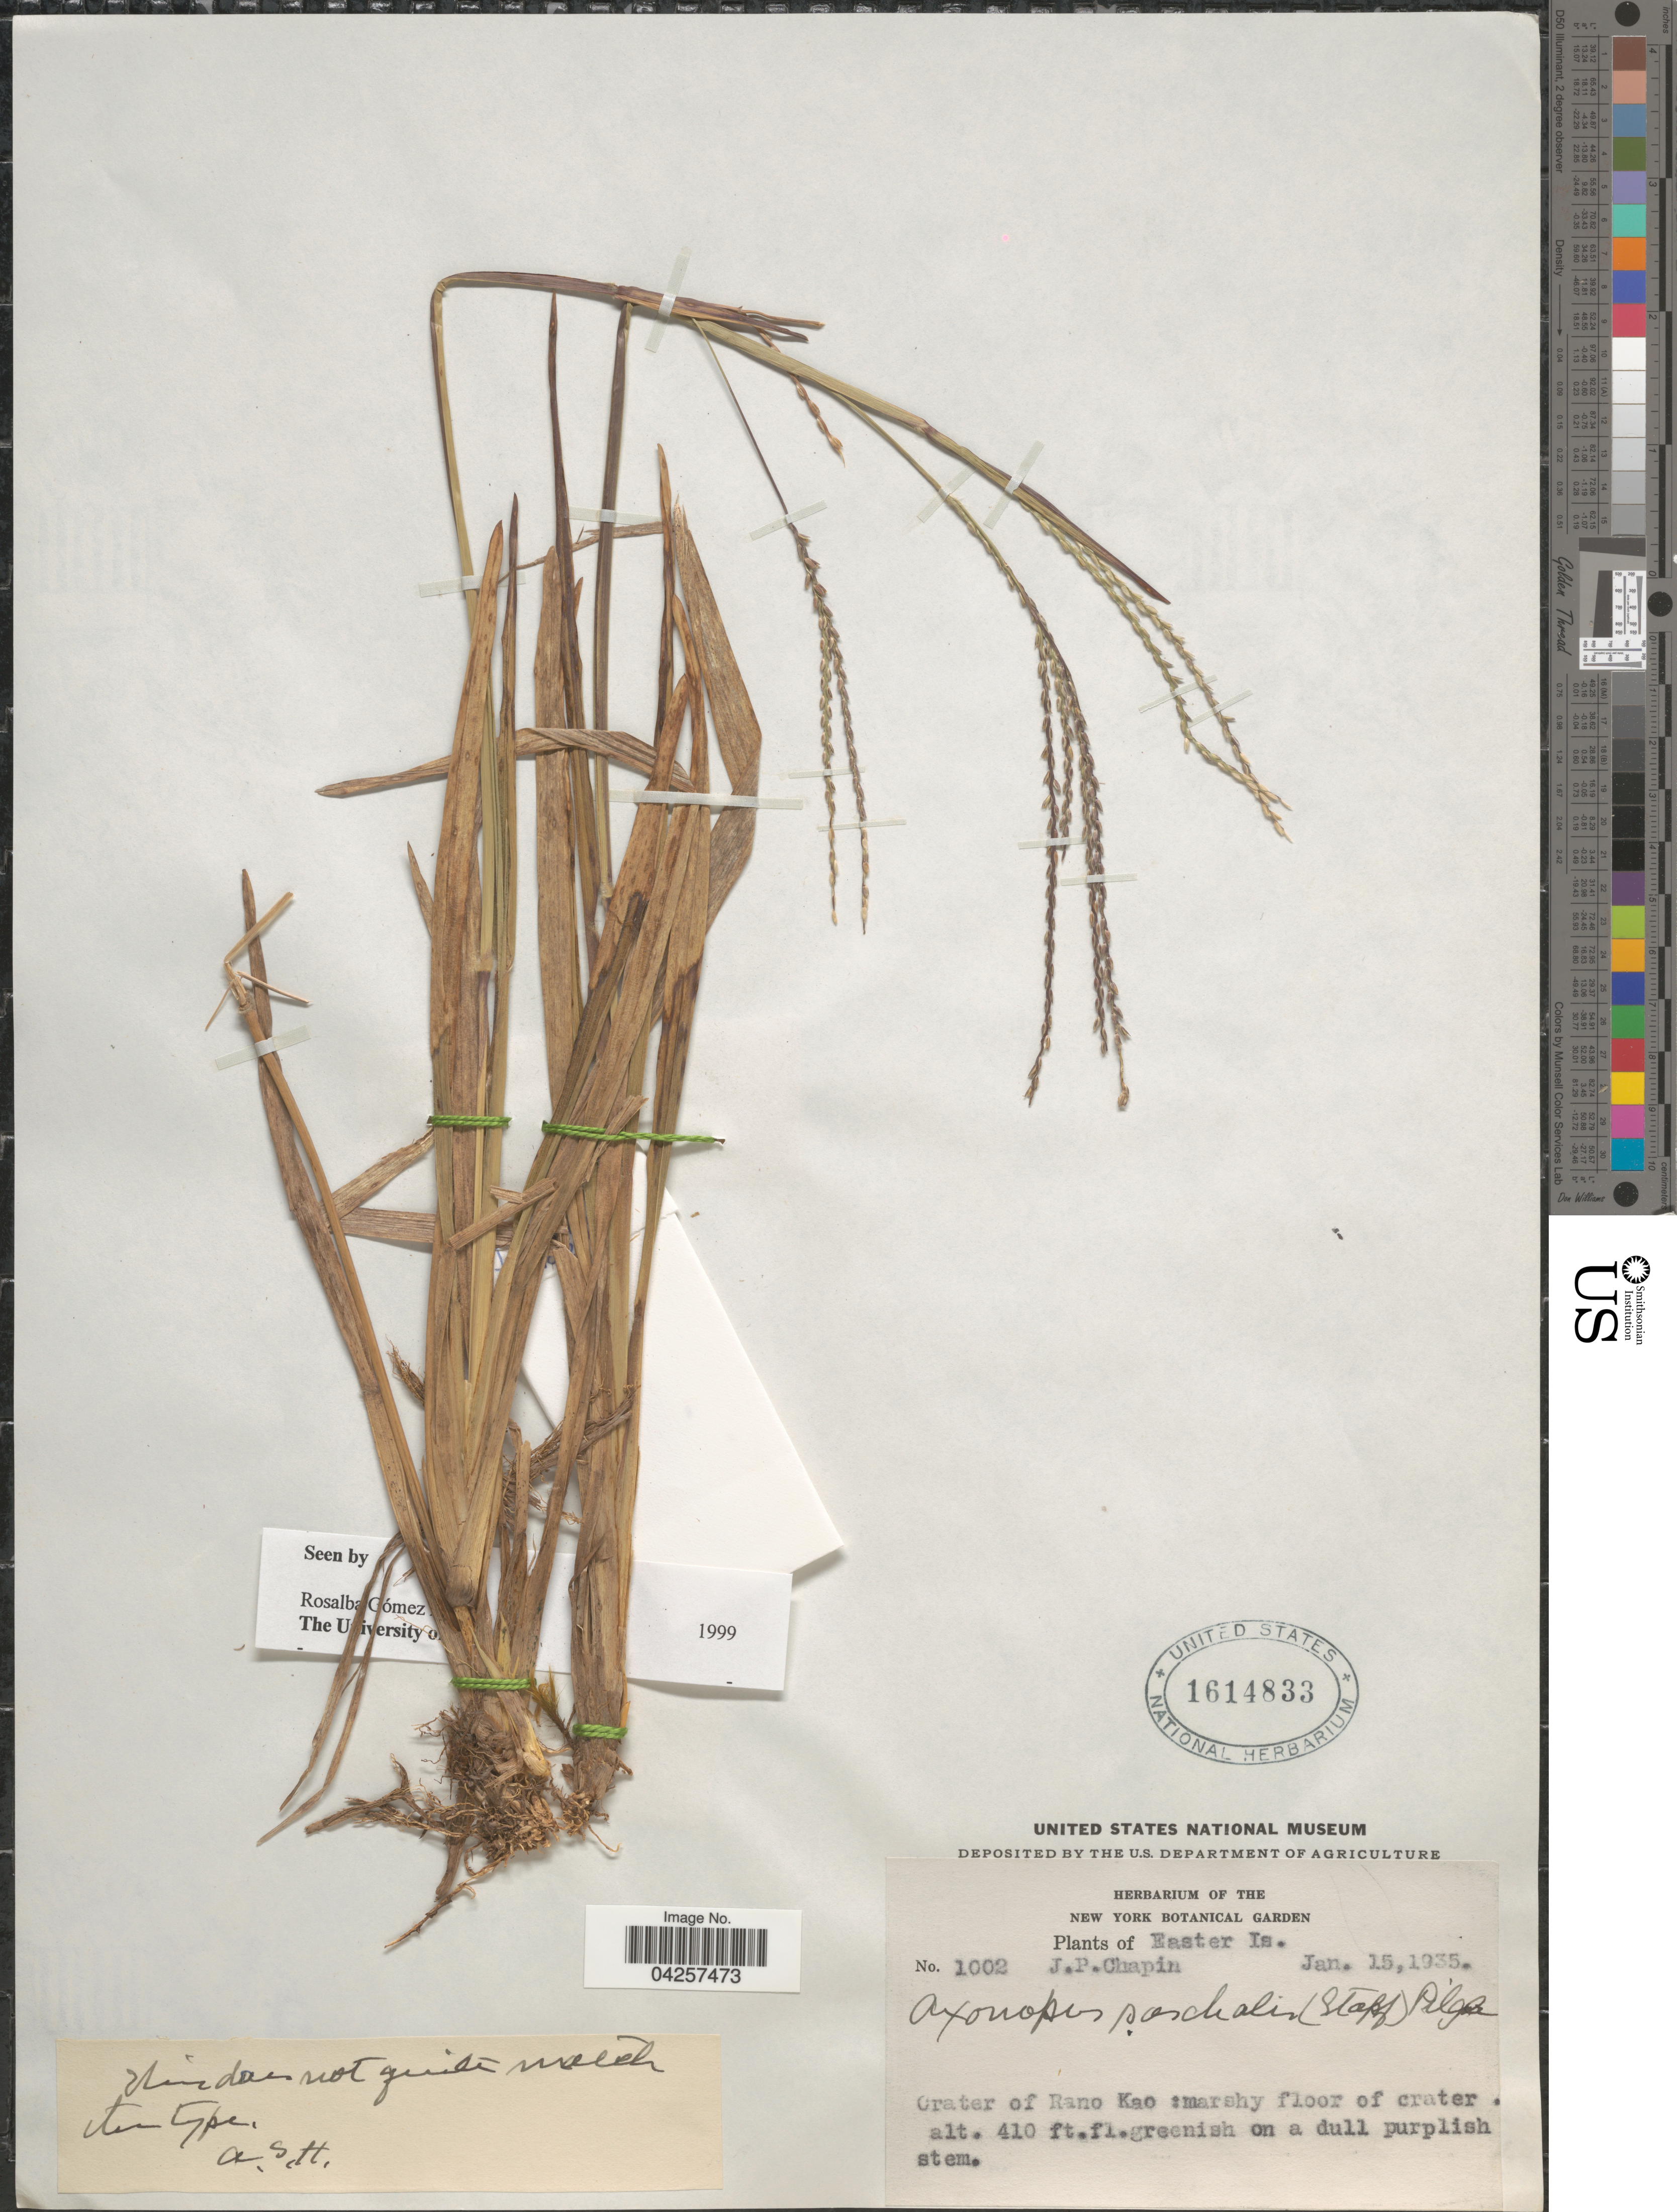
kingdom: Plantae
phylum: Tracheophyta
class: Liliopsida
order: Poales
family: Poaceae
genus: Axonopus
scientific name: Axonopus paschalis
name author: (Stapf) Pilg.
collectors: J. Chapin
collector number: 1002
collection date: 1935-01-15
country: Chile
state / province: Valparaíso (V)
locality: Easter Is. Crater of Rano Kao: marshy floor of crater.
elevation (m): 125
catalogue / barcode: US 1614833